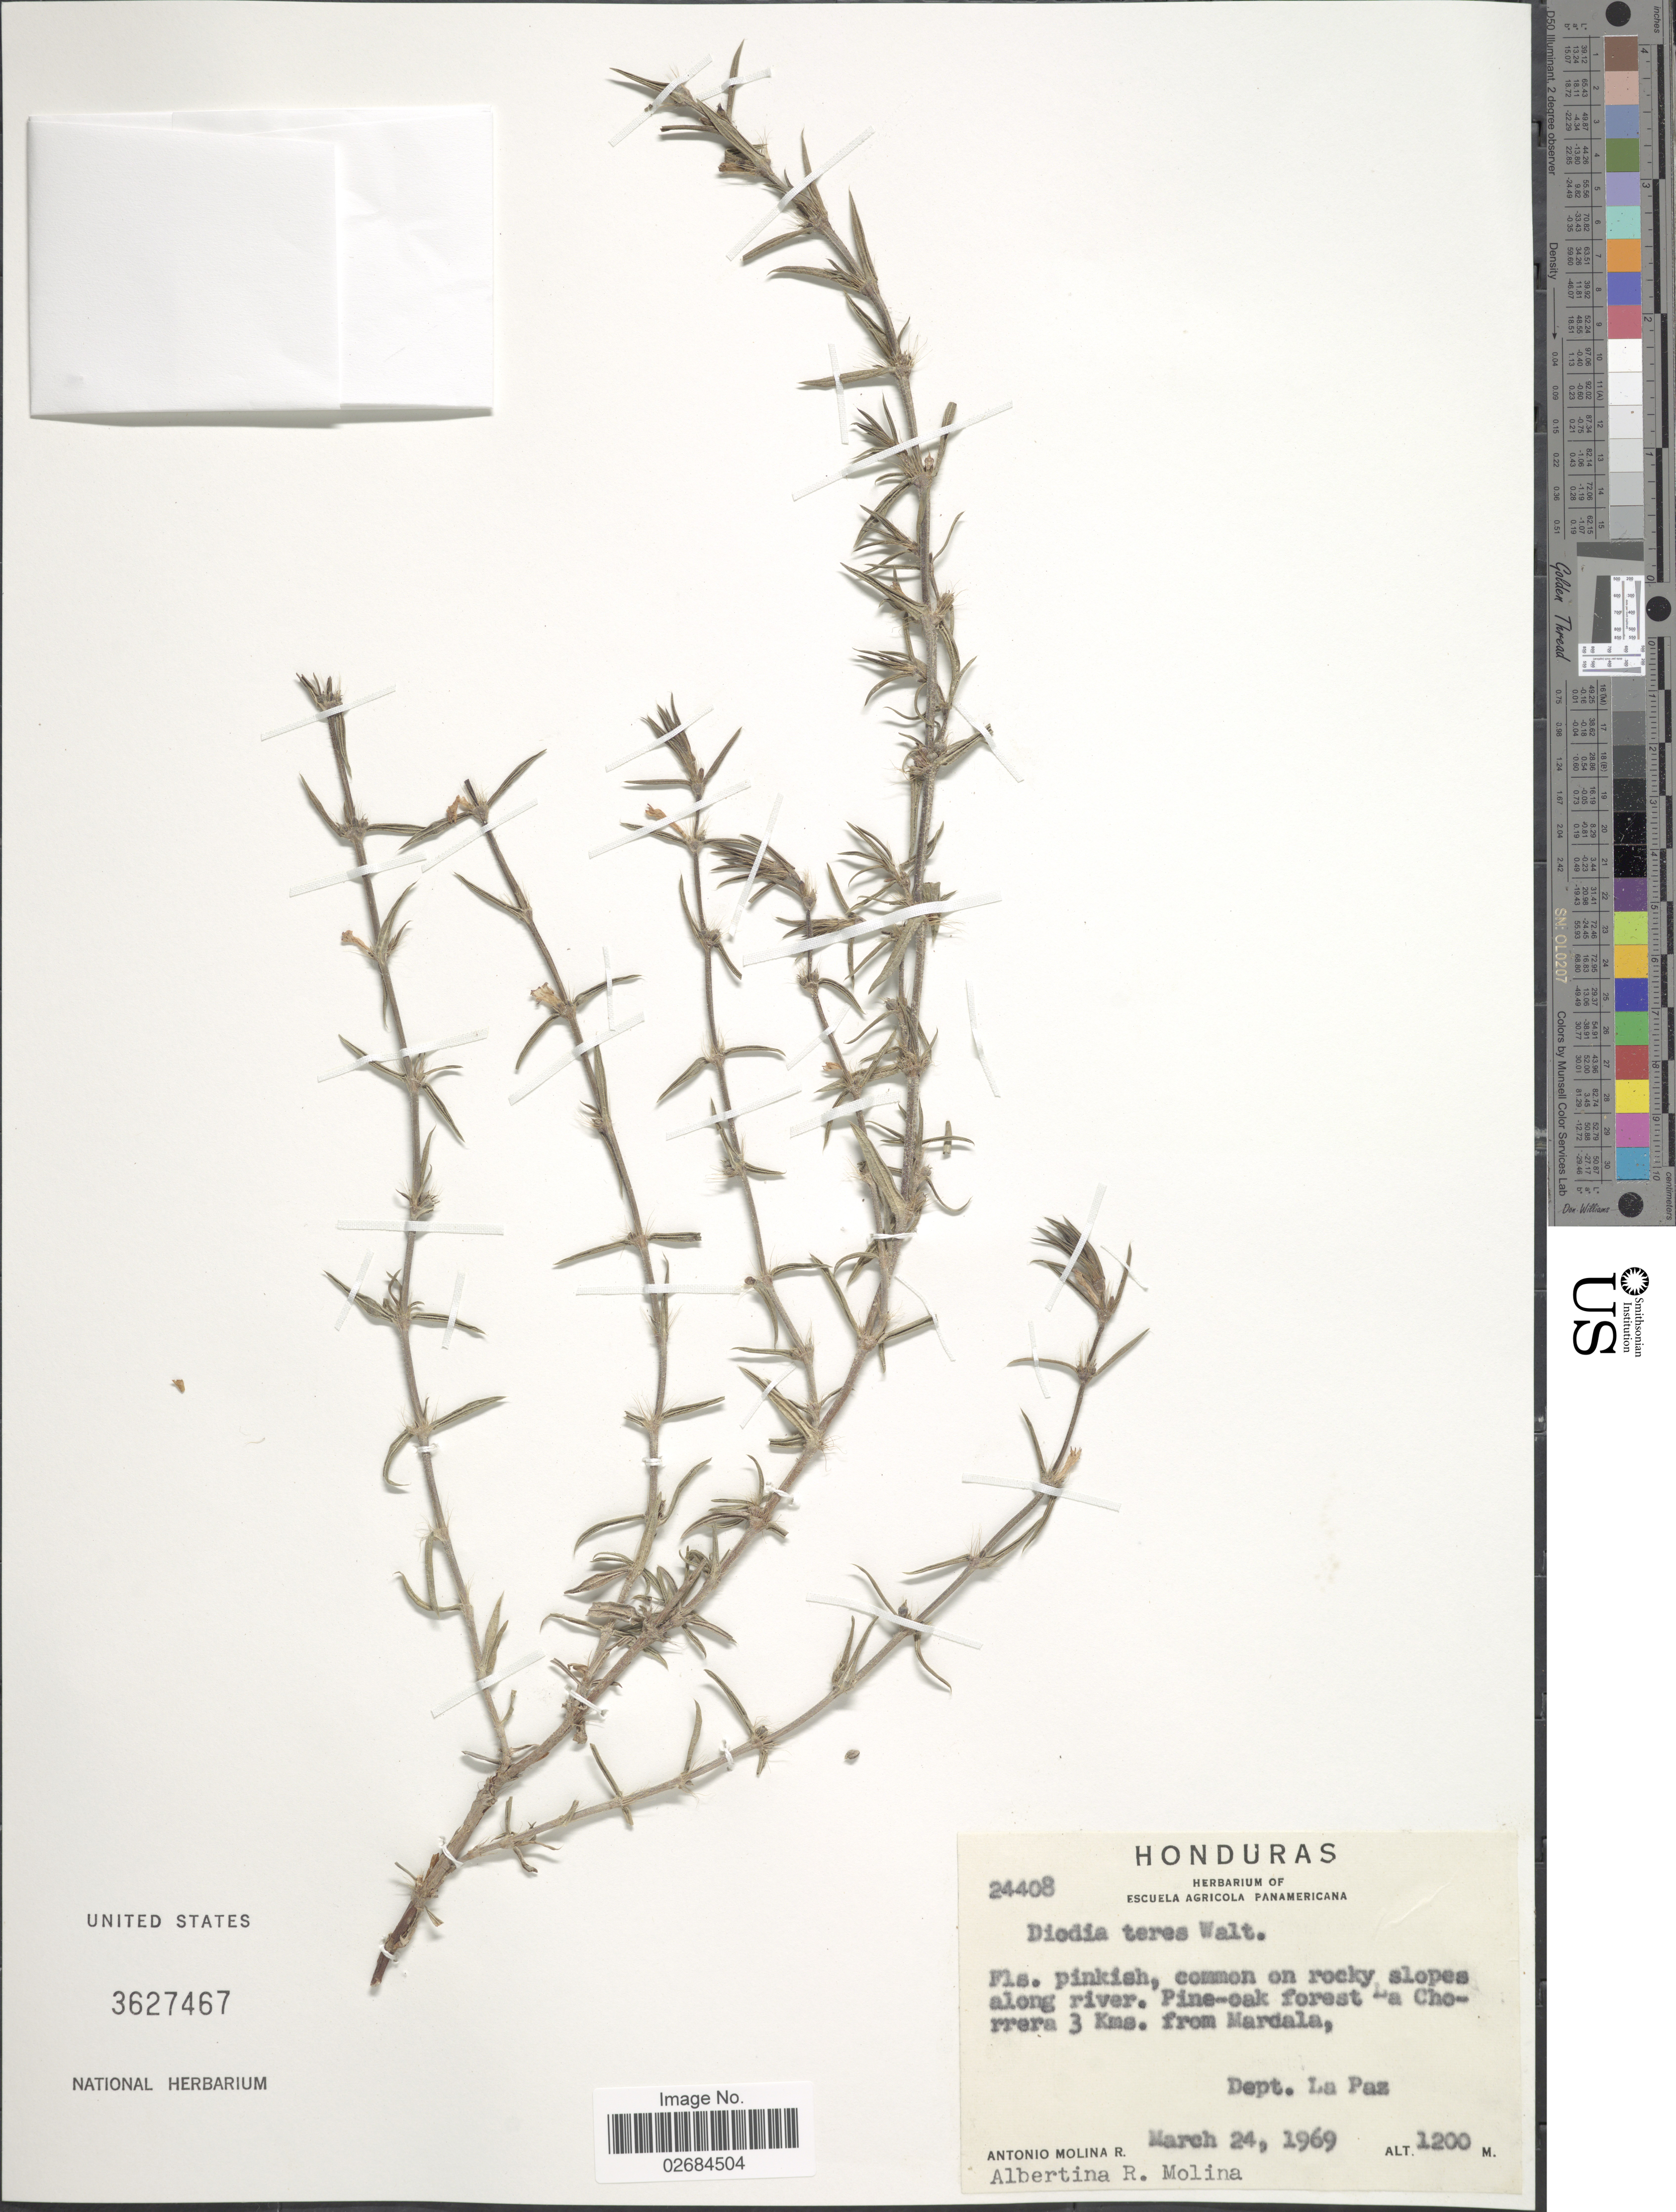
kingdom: Plantae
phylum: Tracheophyta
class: Magnoliopsida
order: Gentianales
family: Rubiaceae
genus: Diodia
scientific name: Diodia teres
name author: Walter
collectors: A. Molina R. & A. R. Molina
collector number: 24408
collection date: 1969-03-24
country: Honduras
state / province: La Paz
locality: La Chorrera 3 Kms. from Mardala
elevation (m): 1200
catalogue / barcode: US 3627467